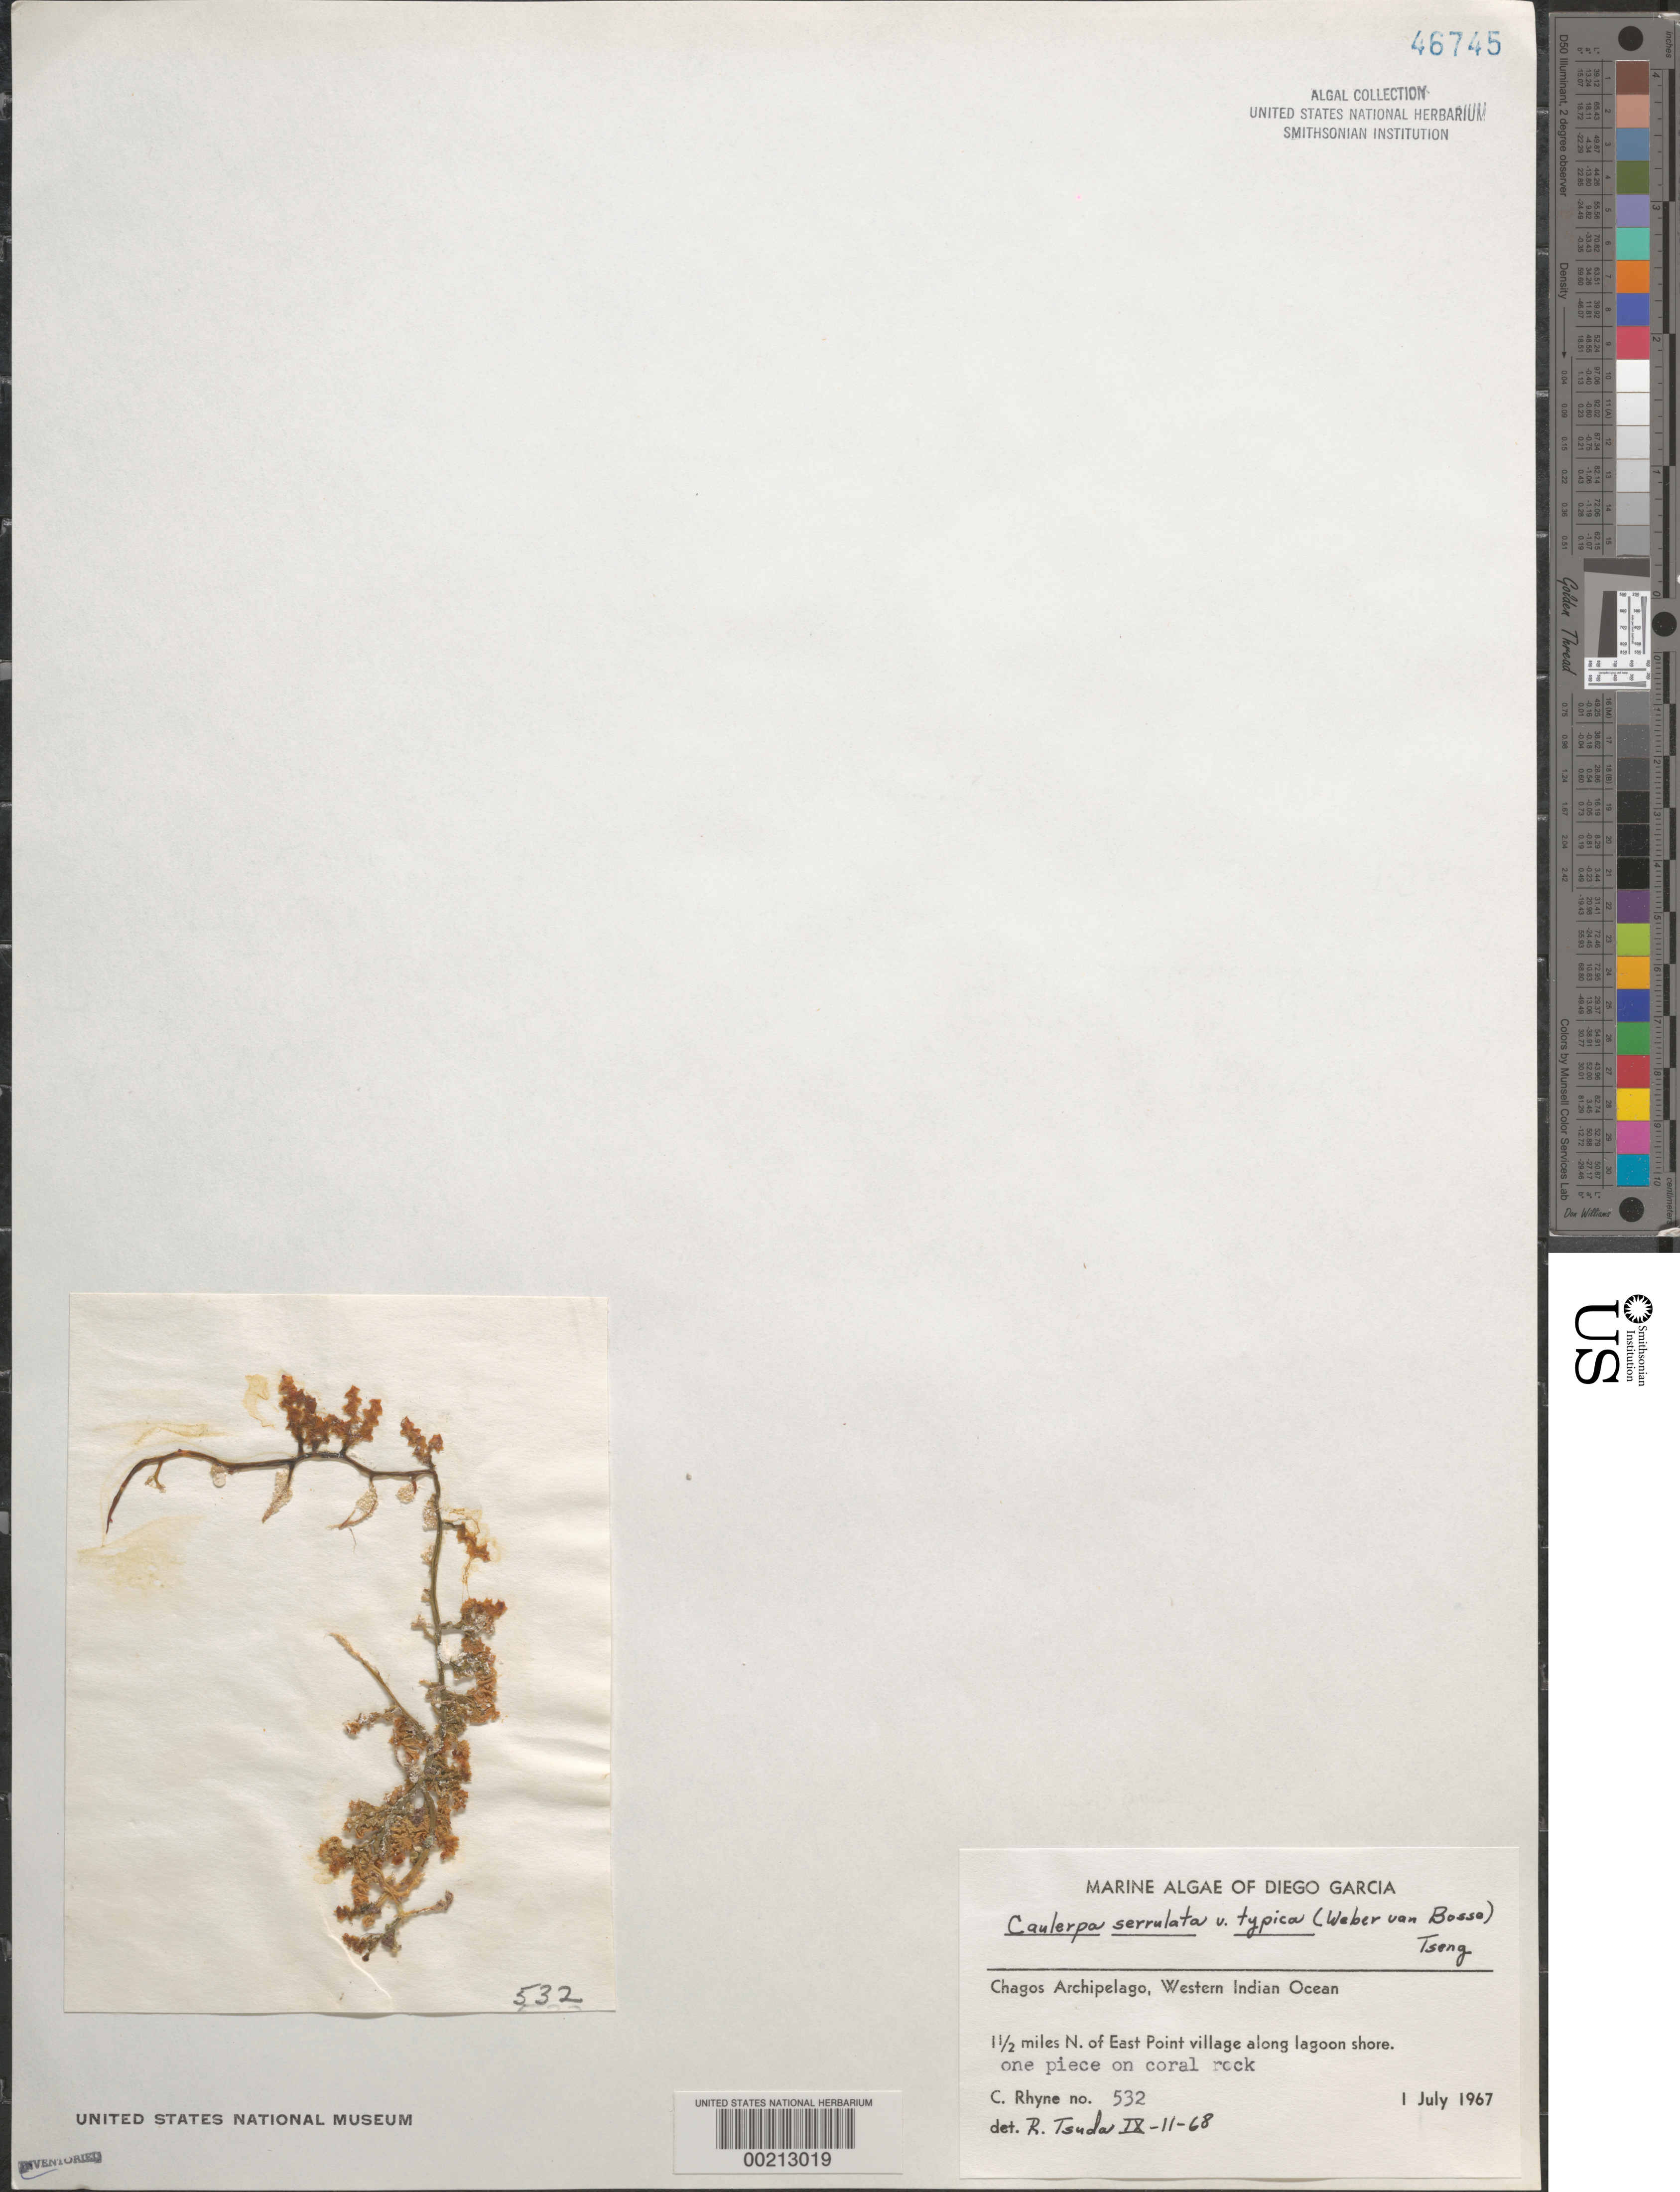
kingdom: Plantae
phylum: Chlorophyta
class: Ulvophyceae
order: Bryopsidales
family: Caulerpaceae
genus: Caulerpa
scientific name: Caulerpa serrulata var. typica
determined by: Tsuda, R. T.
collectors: C. Rhyne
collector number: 532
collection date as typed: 01 Jul 1967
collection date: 1967-07-01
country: British Indian Ocean Territory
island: Diego Garcia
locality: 1.5 miles north of East Point Village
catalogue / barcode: US 46745